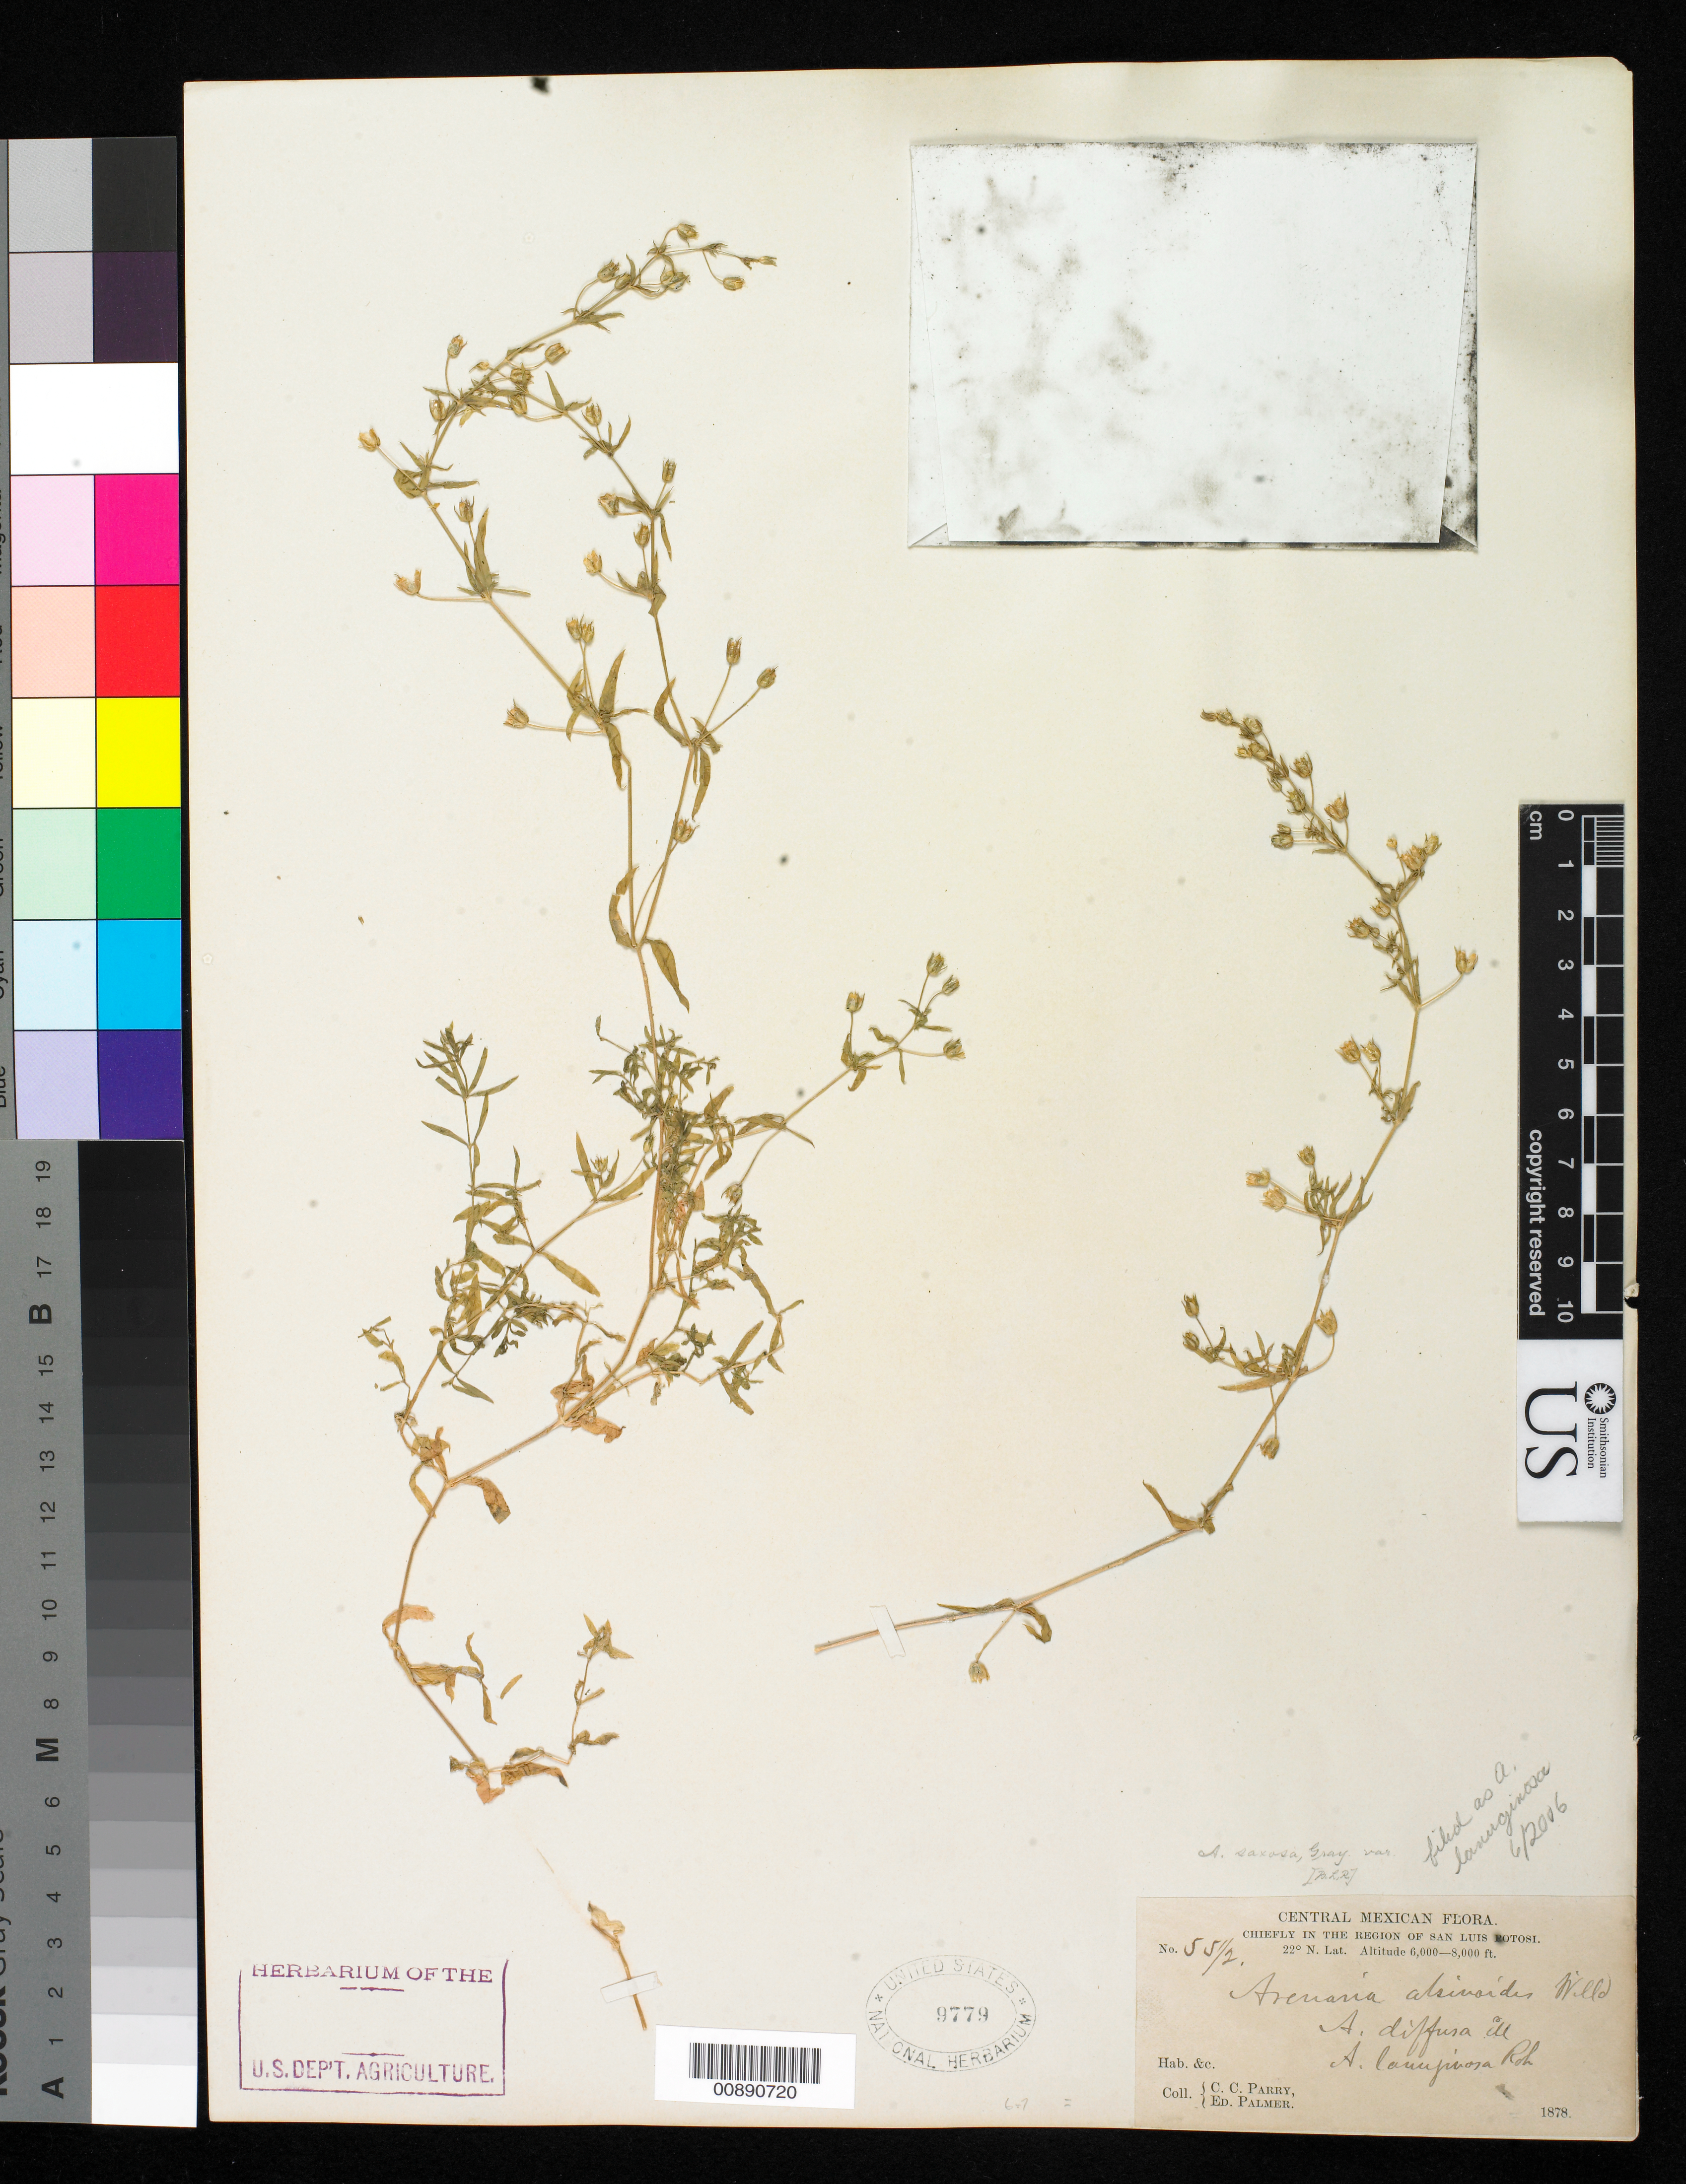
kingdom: Plantae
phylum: Tracheophyta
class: Magnoliopsida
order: Caryophyllales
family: Caryophyllaceae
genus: Arenaria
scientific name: Arenaria lanuginosa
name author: (Michx.) Rohrb.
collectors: C. C. Parry & E. Palmer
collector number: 55½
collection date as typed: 1878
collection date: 1878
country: Mexico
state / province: San Luis Potosí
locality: Chiefly in the region of San Luis Potosí.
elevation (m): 1829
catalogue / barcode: US 9779